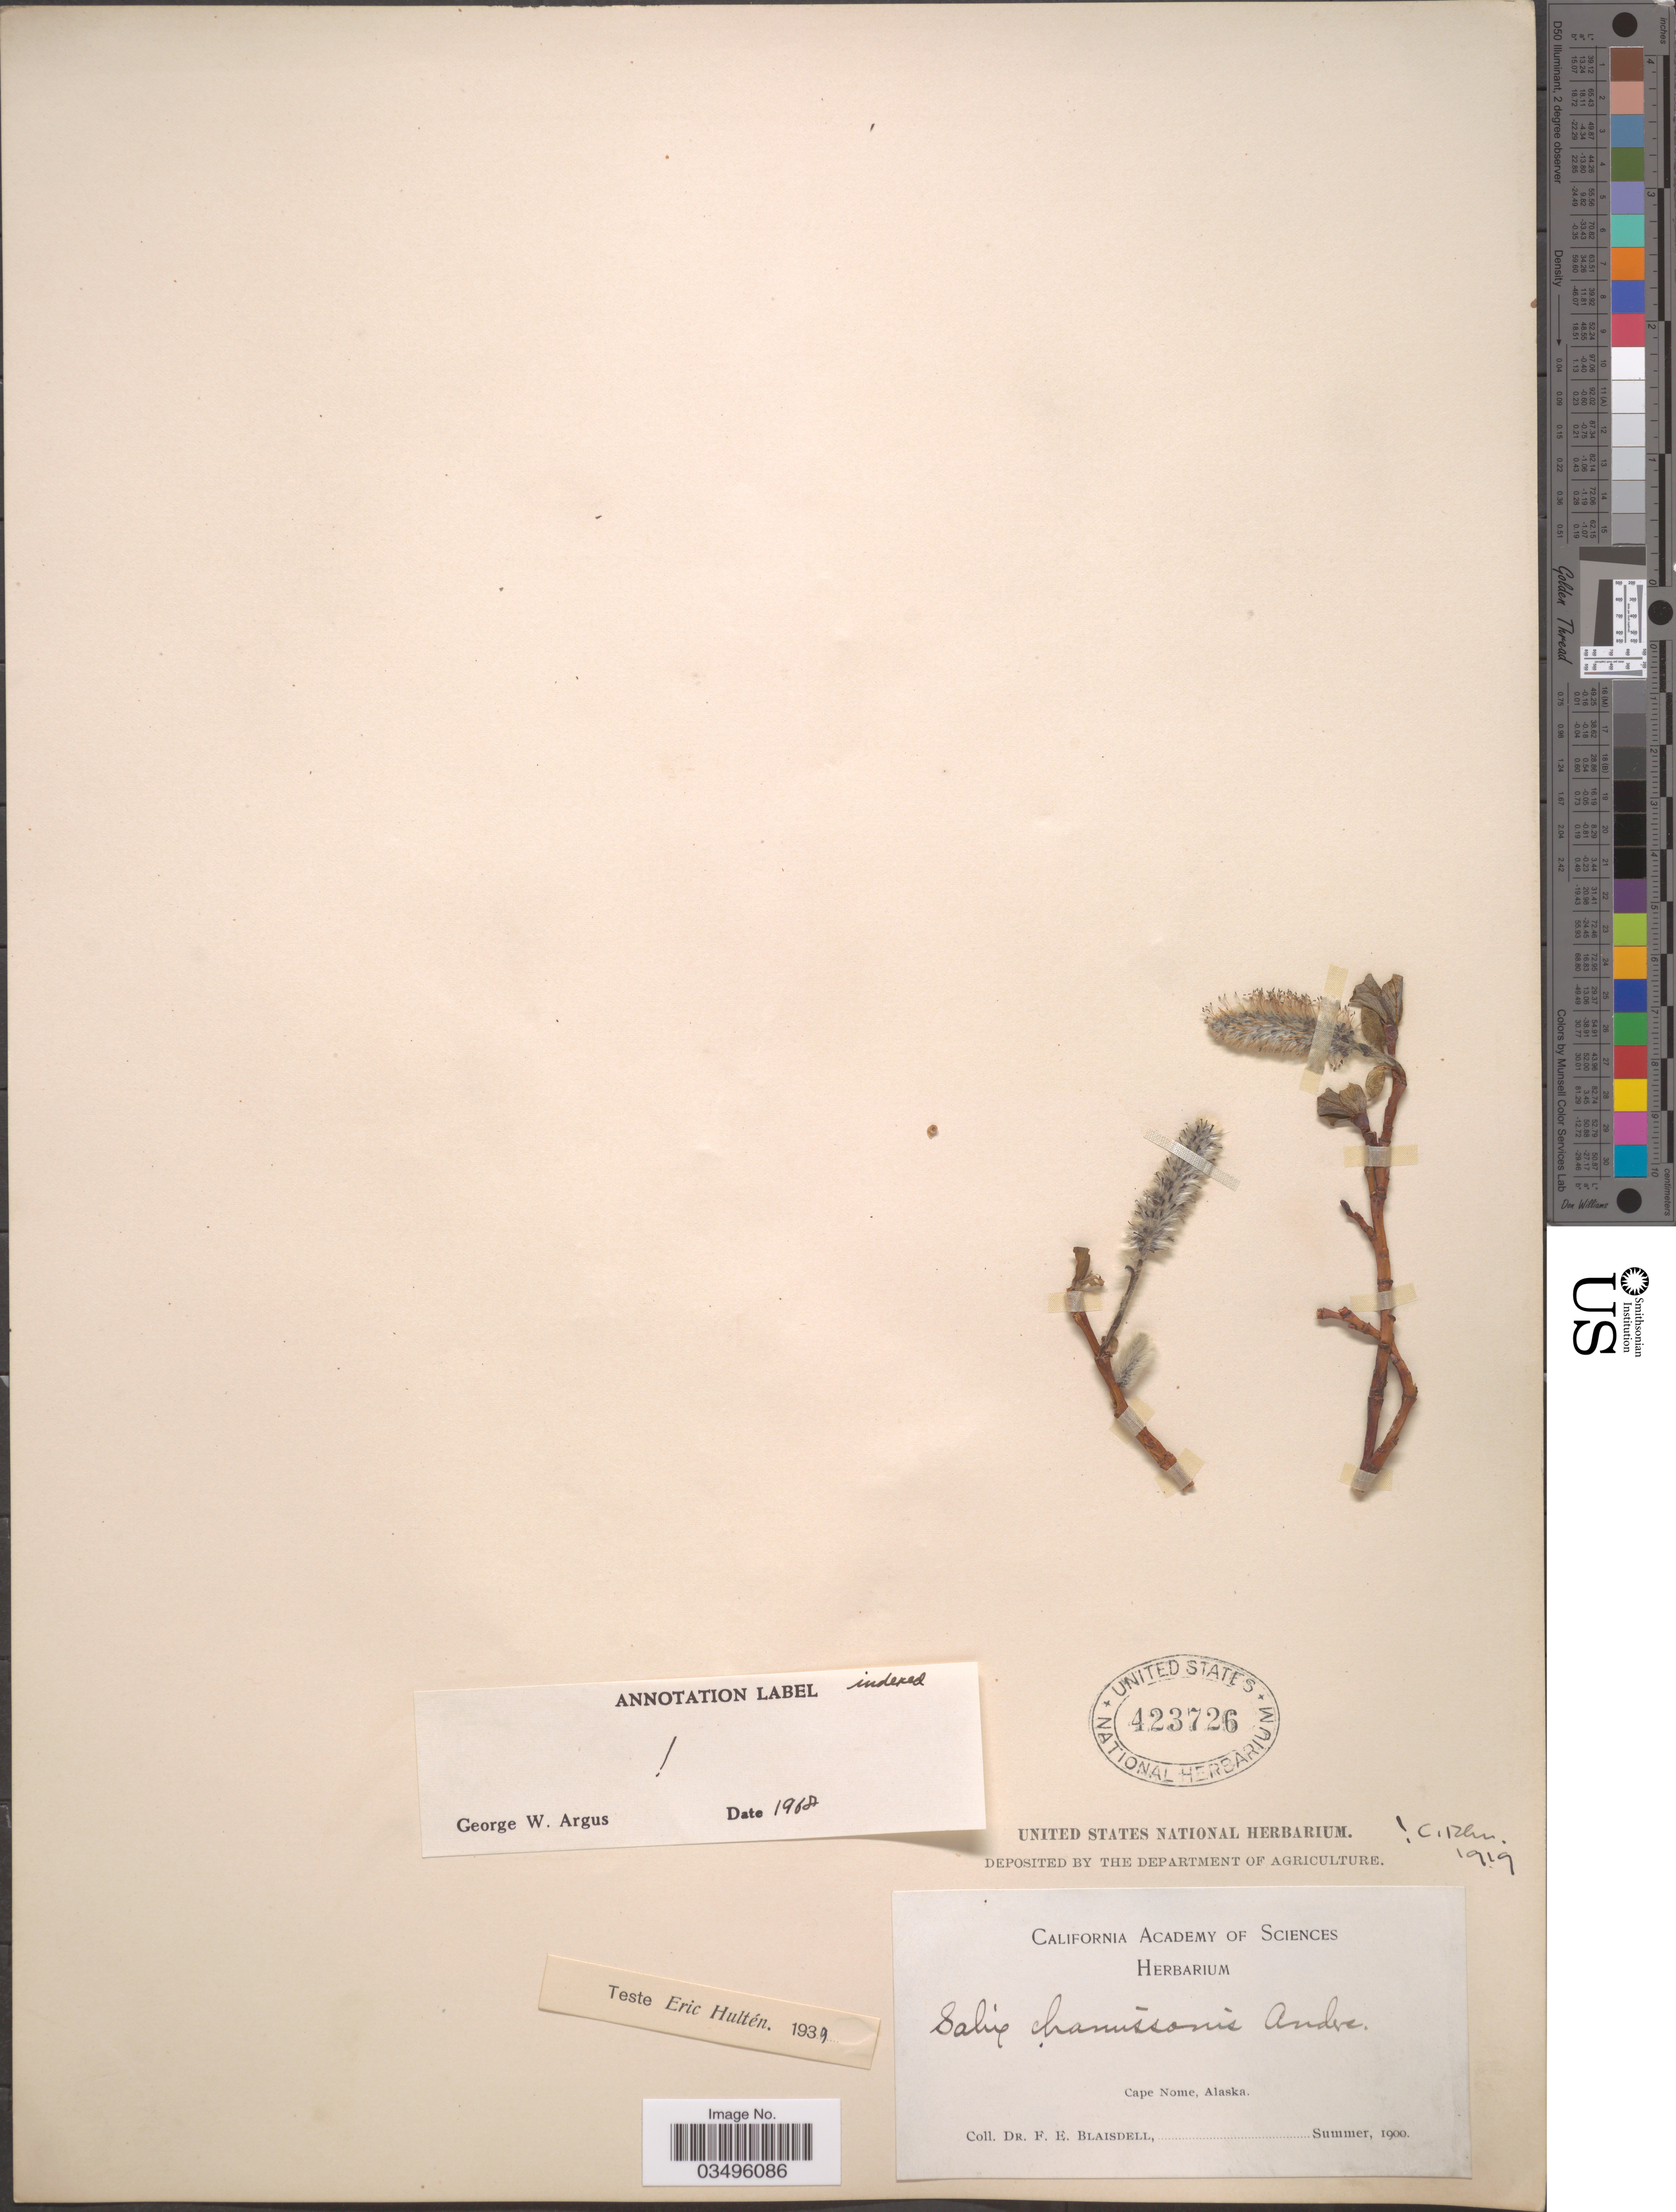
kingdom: Plantae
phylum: Tracheophyta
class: Magnoliopsida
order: Malpighiales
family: Salicaceae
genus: Salix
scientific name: Salix chamissonis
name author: Andersson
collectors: F. Blaisdell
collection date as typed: Summer, 1900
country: United States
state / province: Alaska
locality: Cape Nome.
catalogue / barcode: US 423726